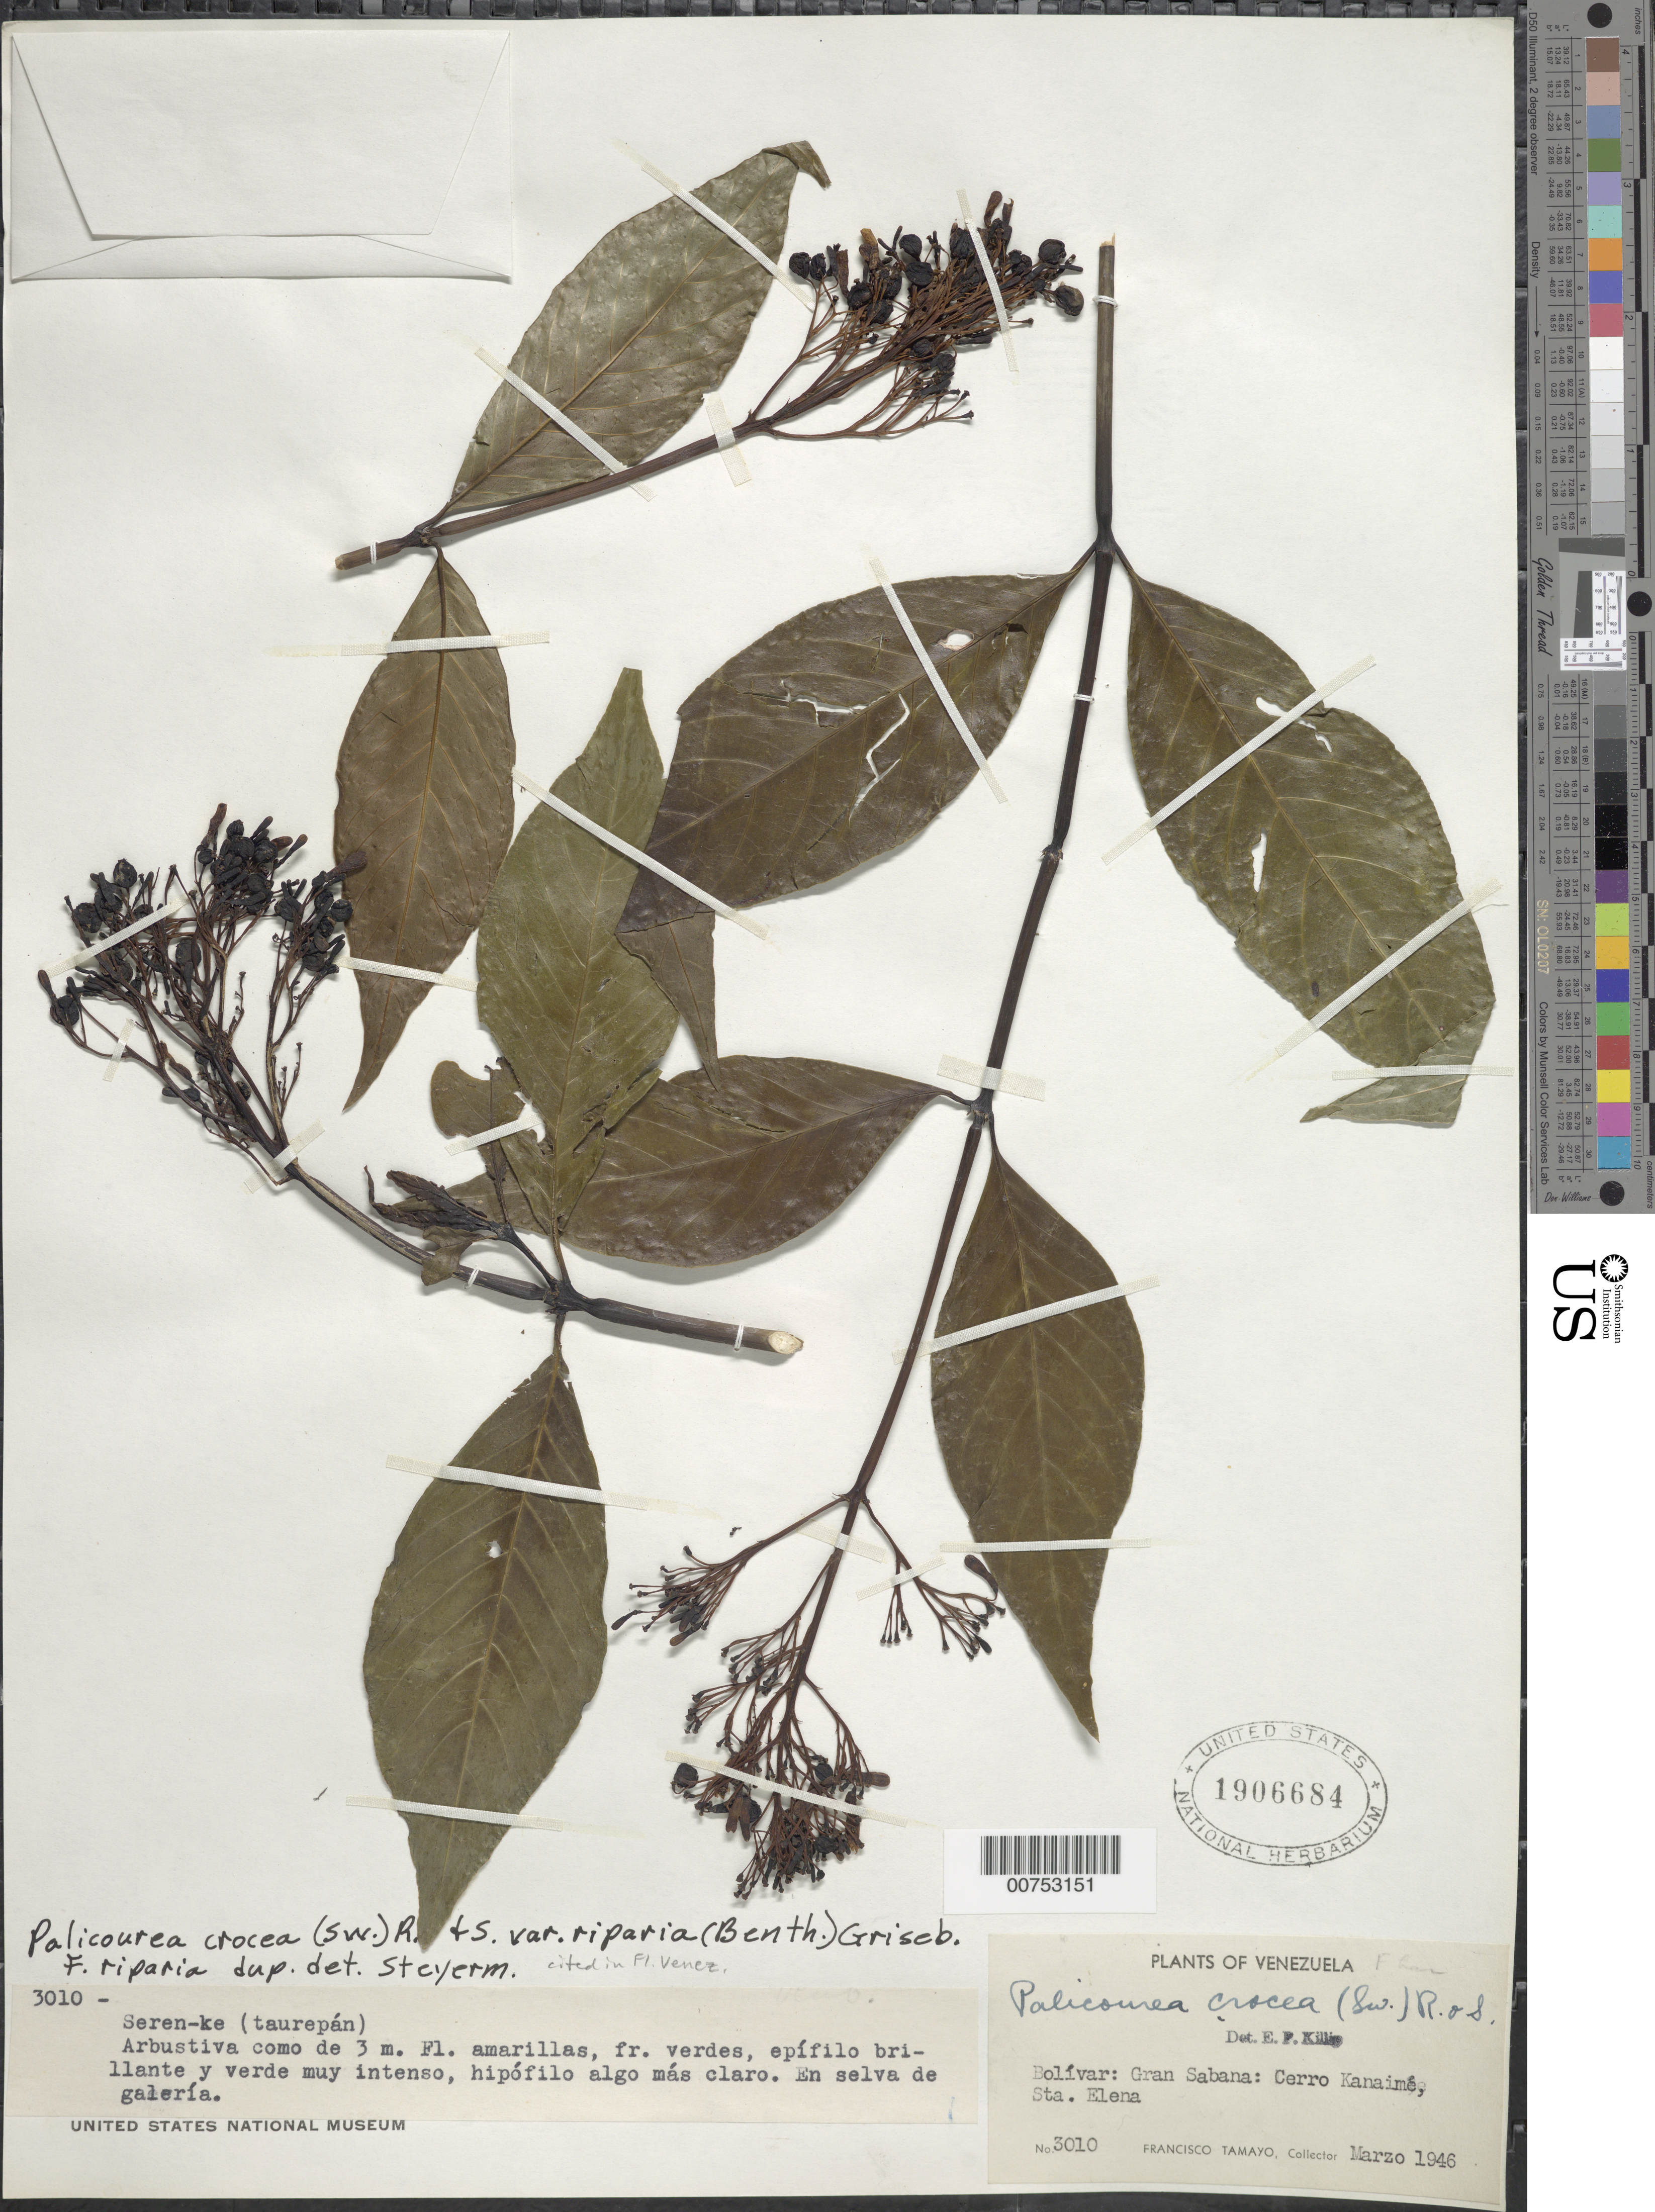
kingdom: Plantae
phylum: Tracheophyta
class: Magnoliopsida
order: Gentianales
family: Rubiaceae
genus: Palicourea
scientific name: Palicourea crocea var. riparia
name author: (Benth.) Griseb.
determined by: Steyermark, Julian A., (VEN)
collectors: F. Tamayo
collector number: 3010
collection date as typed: Mar-46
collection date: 1946-03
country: Venezuela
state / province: Bolívar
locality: Gran Sabana, Sta. Elena, Cerro Kanaimé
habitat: Selva de galeria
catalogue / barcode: US 1906684